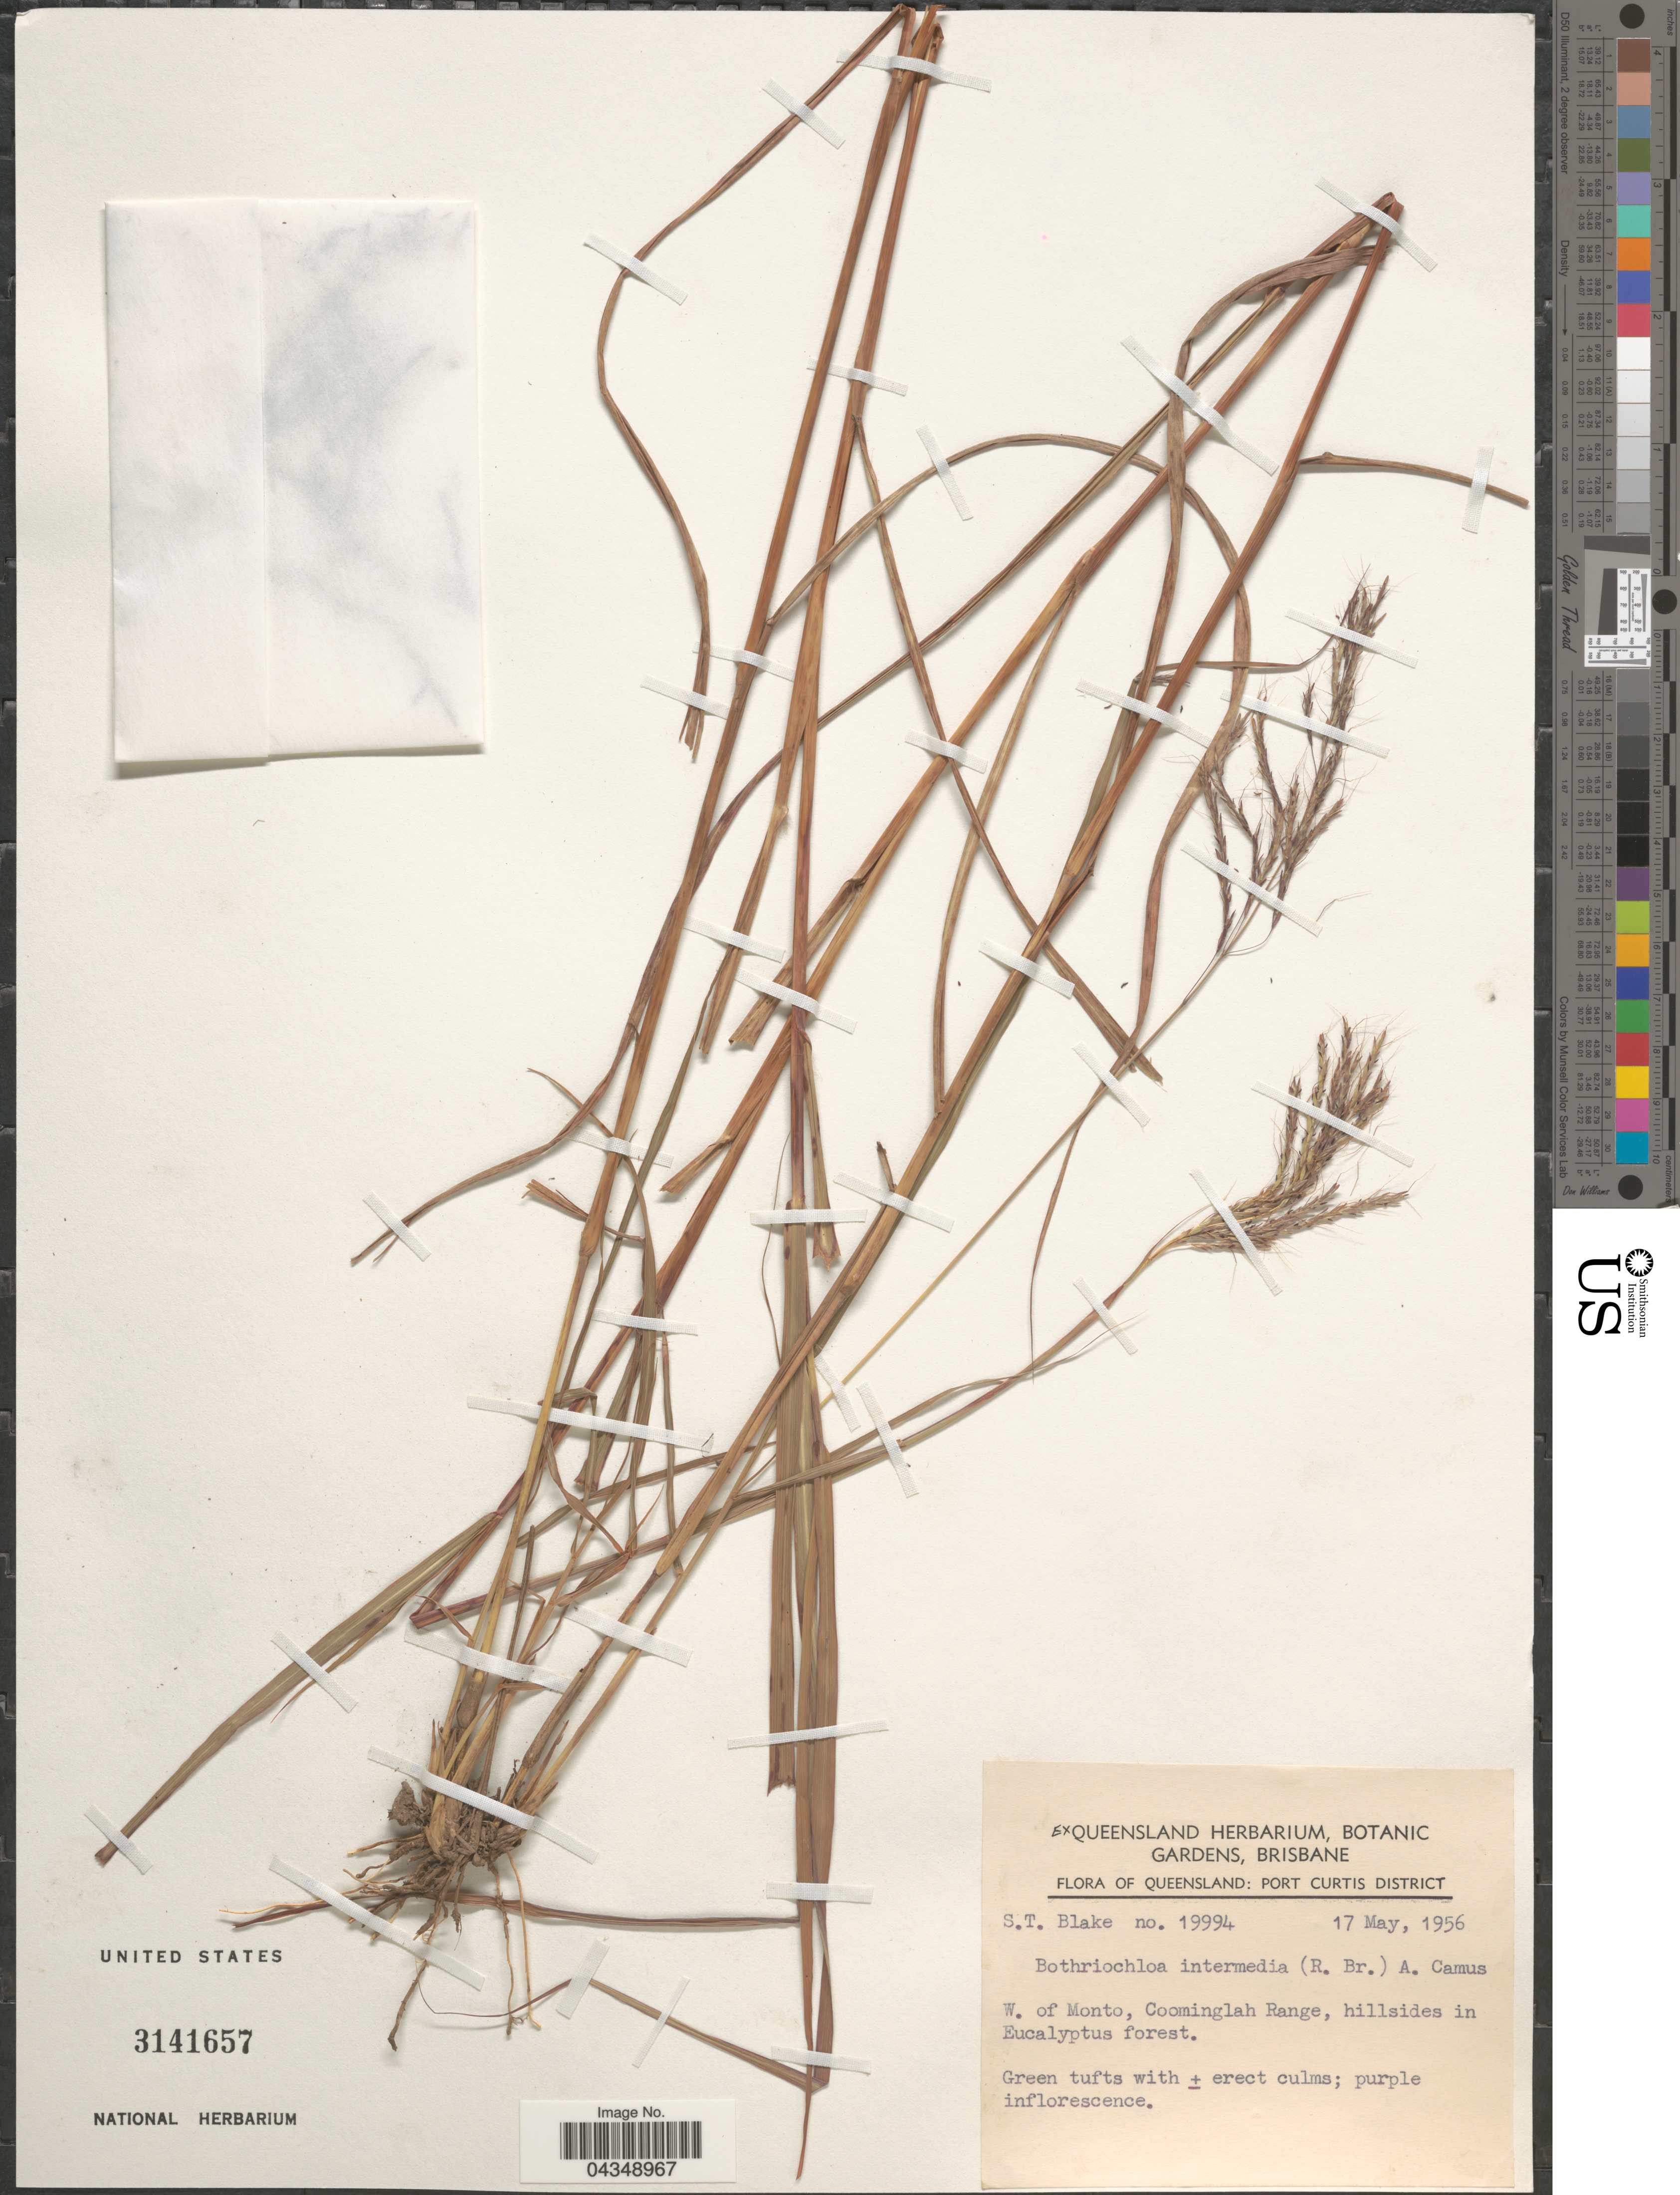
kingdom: Plantae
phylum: Tracheophyta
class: Liliopsida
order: Poales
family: Poaceae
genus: Bothriochloa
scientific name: Bothriochloa bladhii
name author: (Retz.) S.T. Blake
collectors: S. T. Blake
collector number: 19994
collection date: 1956-05-17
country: Australia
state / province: Queensland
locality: Port Curtis District. W. of Monto, Coominglah Range, hillsides in Eucalyptus forest.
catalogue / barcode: US 3141657